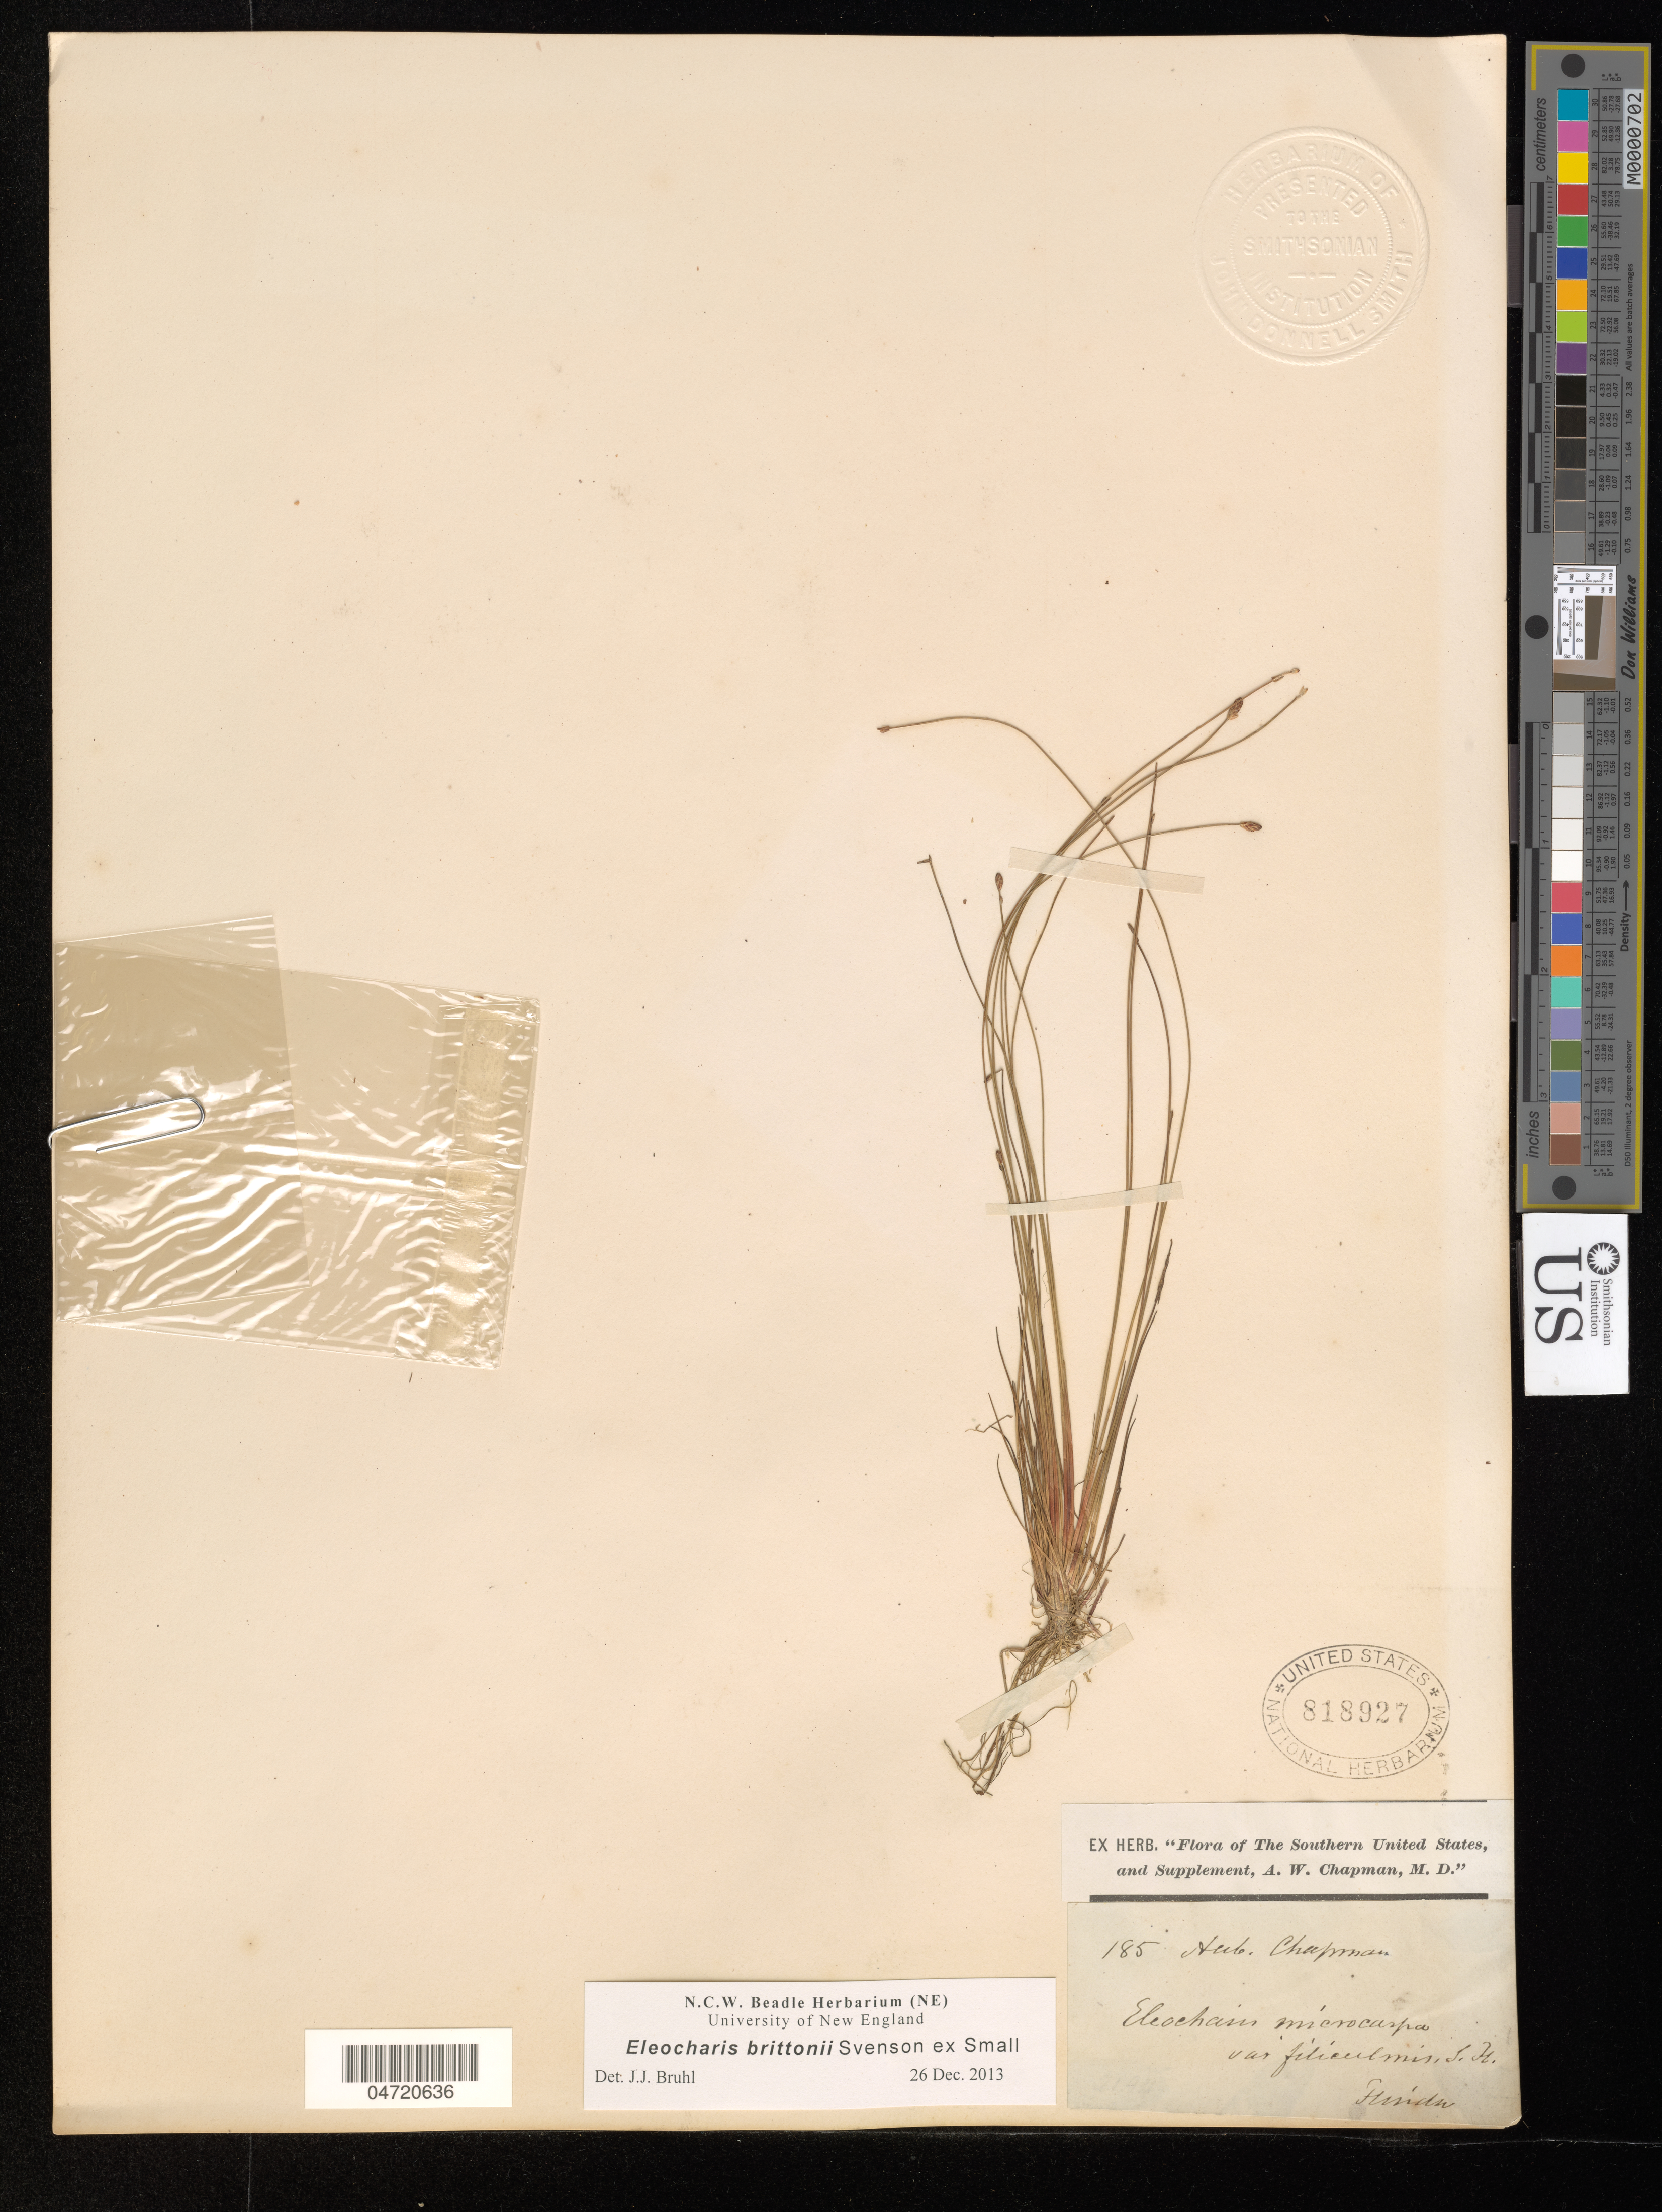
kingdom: Plantae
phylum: Tracheophyta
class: Liliopsida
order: Poales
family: Cyperaceae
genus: Eleocharis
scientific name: Eleocharis brittonii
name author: Svenson ex Small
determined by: Bruhl, J. J., (NE), University of New England (AUSTRALIA)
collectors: A. W. Chapman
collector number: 185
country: United States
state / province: Florida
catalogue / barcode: US 818927